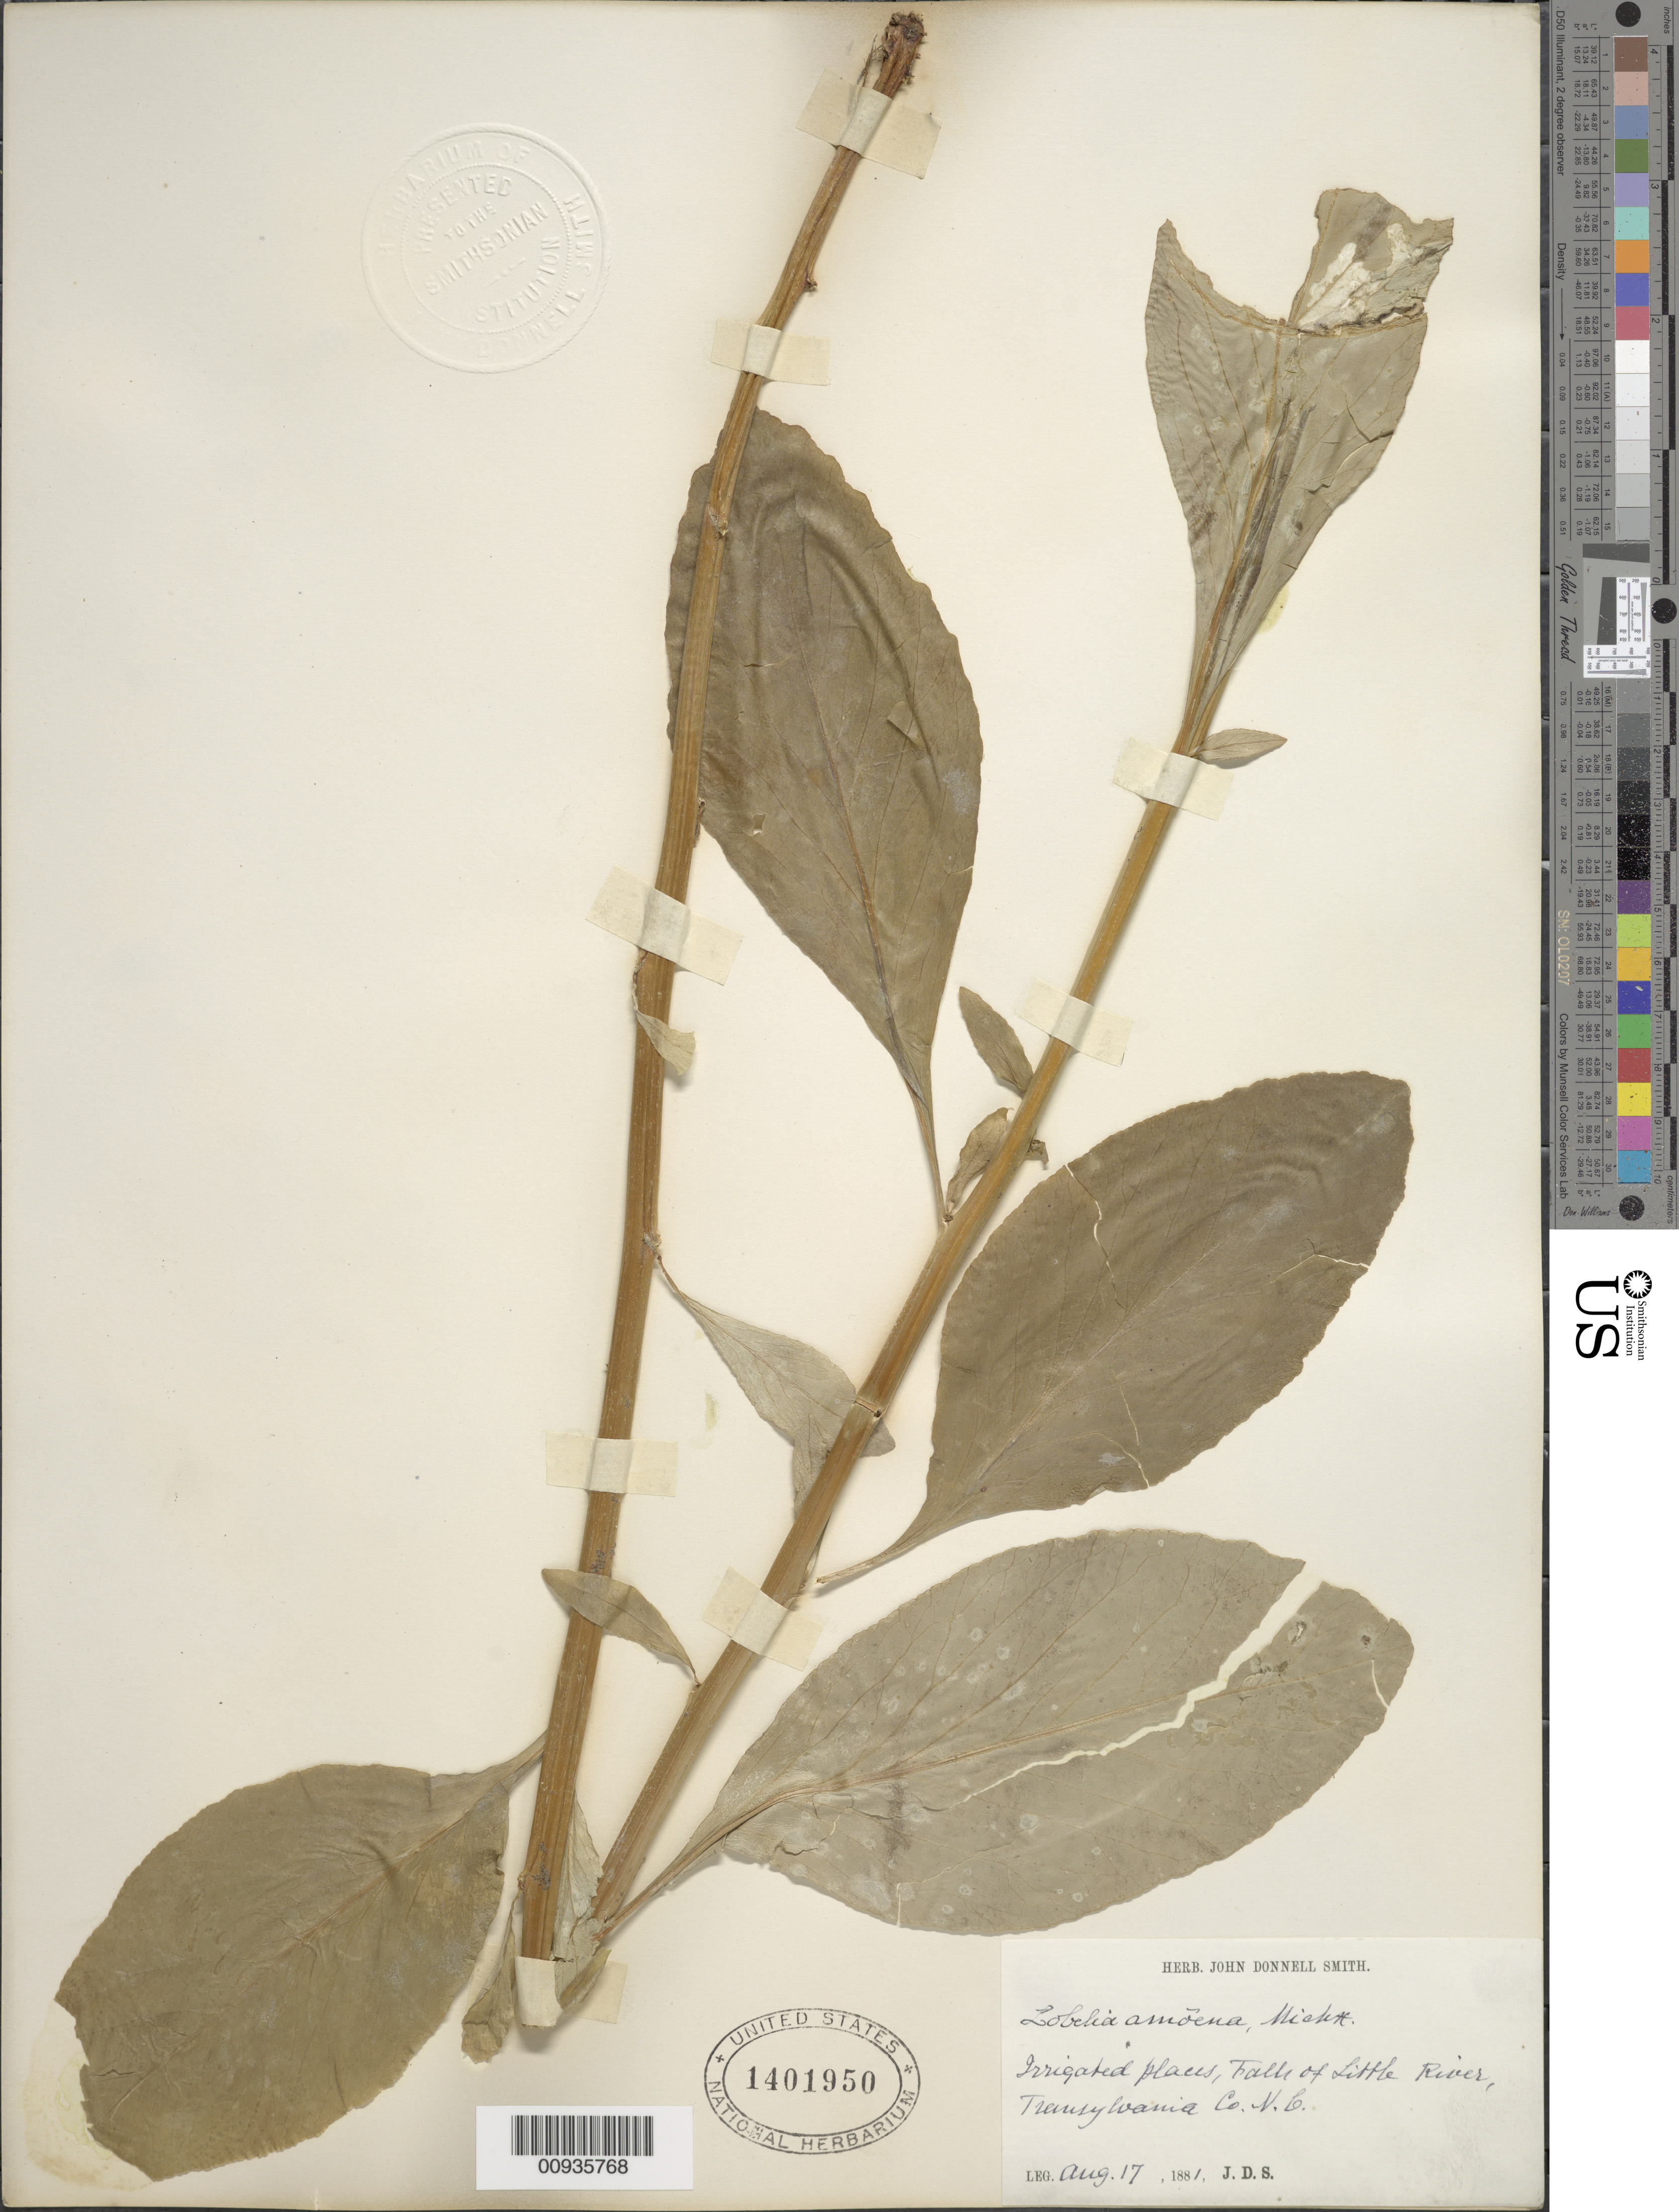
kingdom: Plantae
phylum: Tracheophyta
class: Magnoliopsida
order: Asterales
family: Campanulaceae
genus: Lobelia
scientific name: Lobelia amoena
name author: Michx.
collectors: J. Donnell Smith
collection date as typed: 17 Aug 1881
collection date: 1881-08-17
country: United States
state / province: North Carolina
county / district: Transylvania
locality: Falls of Little River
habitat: irrigated places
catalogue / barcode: US 1401950